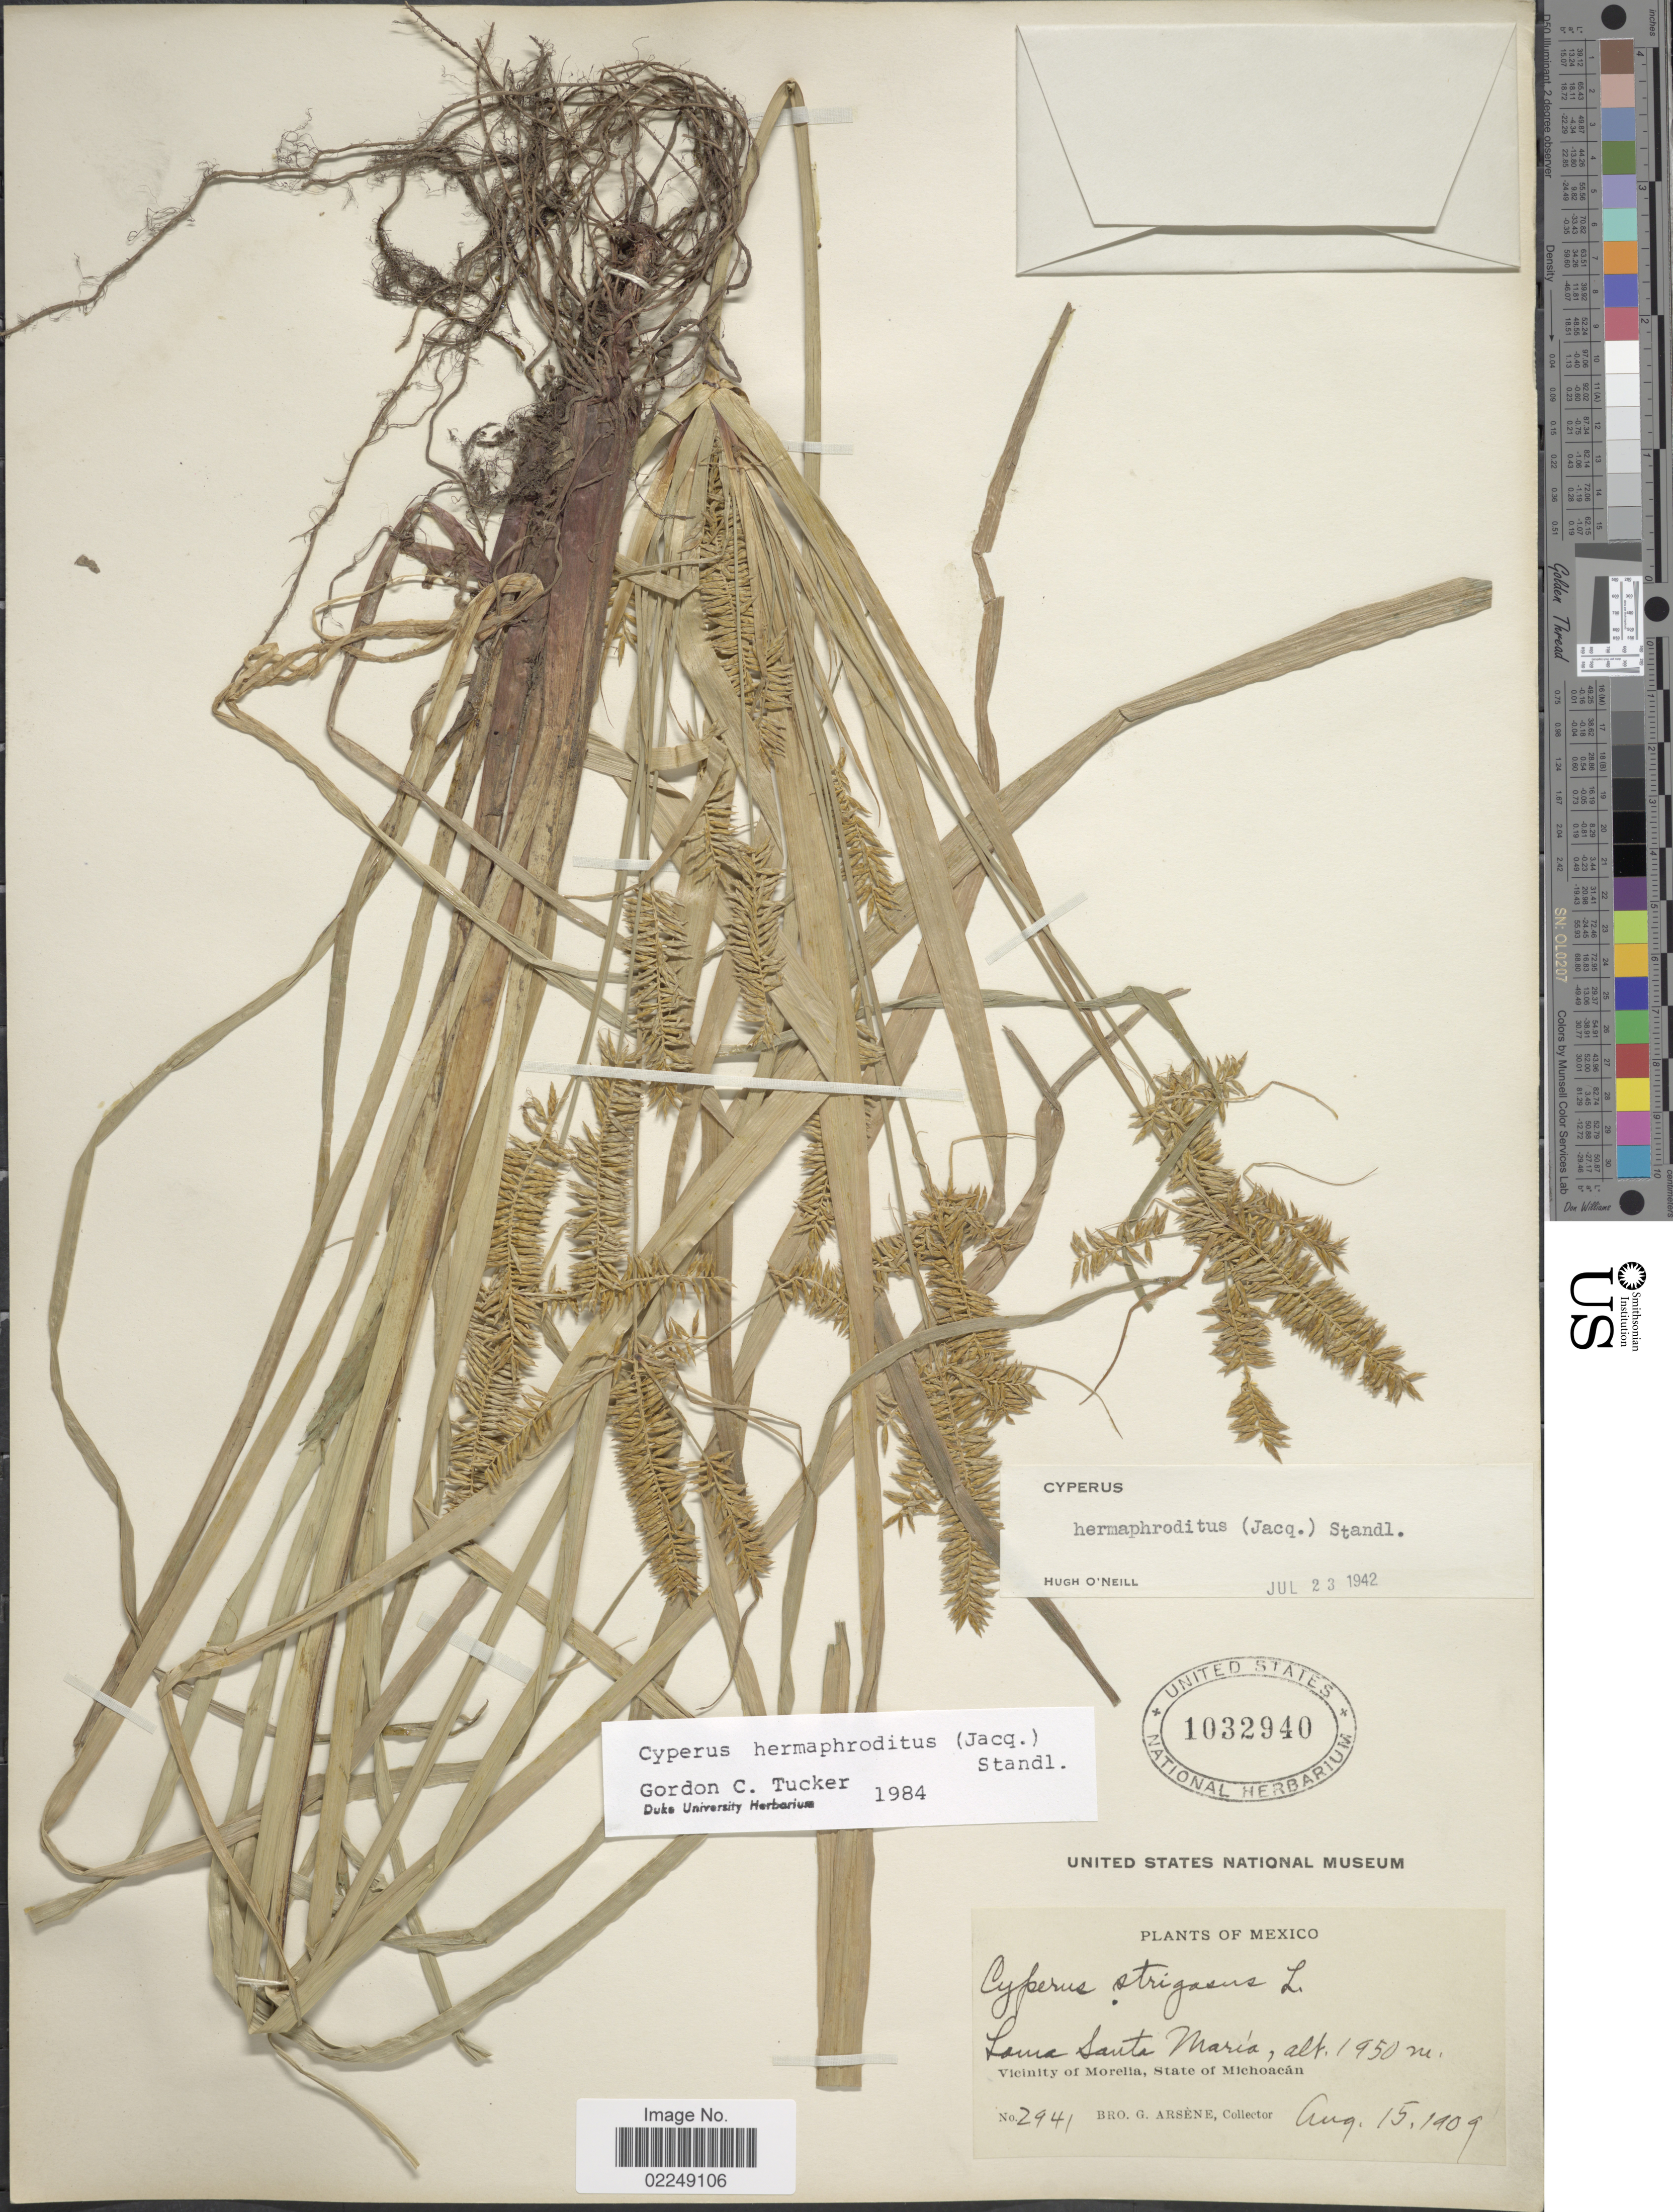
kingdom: Plantae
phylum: Tracheophyta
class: Liliopsida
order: Poales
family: Cyperaceae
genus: Cyperus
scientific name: Cyperus hermaphroditus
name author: (Jacq.) Standl.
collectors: Bro. G. Arsène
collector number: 2941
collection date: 1909-08-15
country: Mexico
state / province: Michoacán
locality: Lama Santa Maria, Vicinity of Morelia, State of Michoacan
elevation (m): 1950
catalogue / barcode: US 1032940